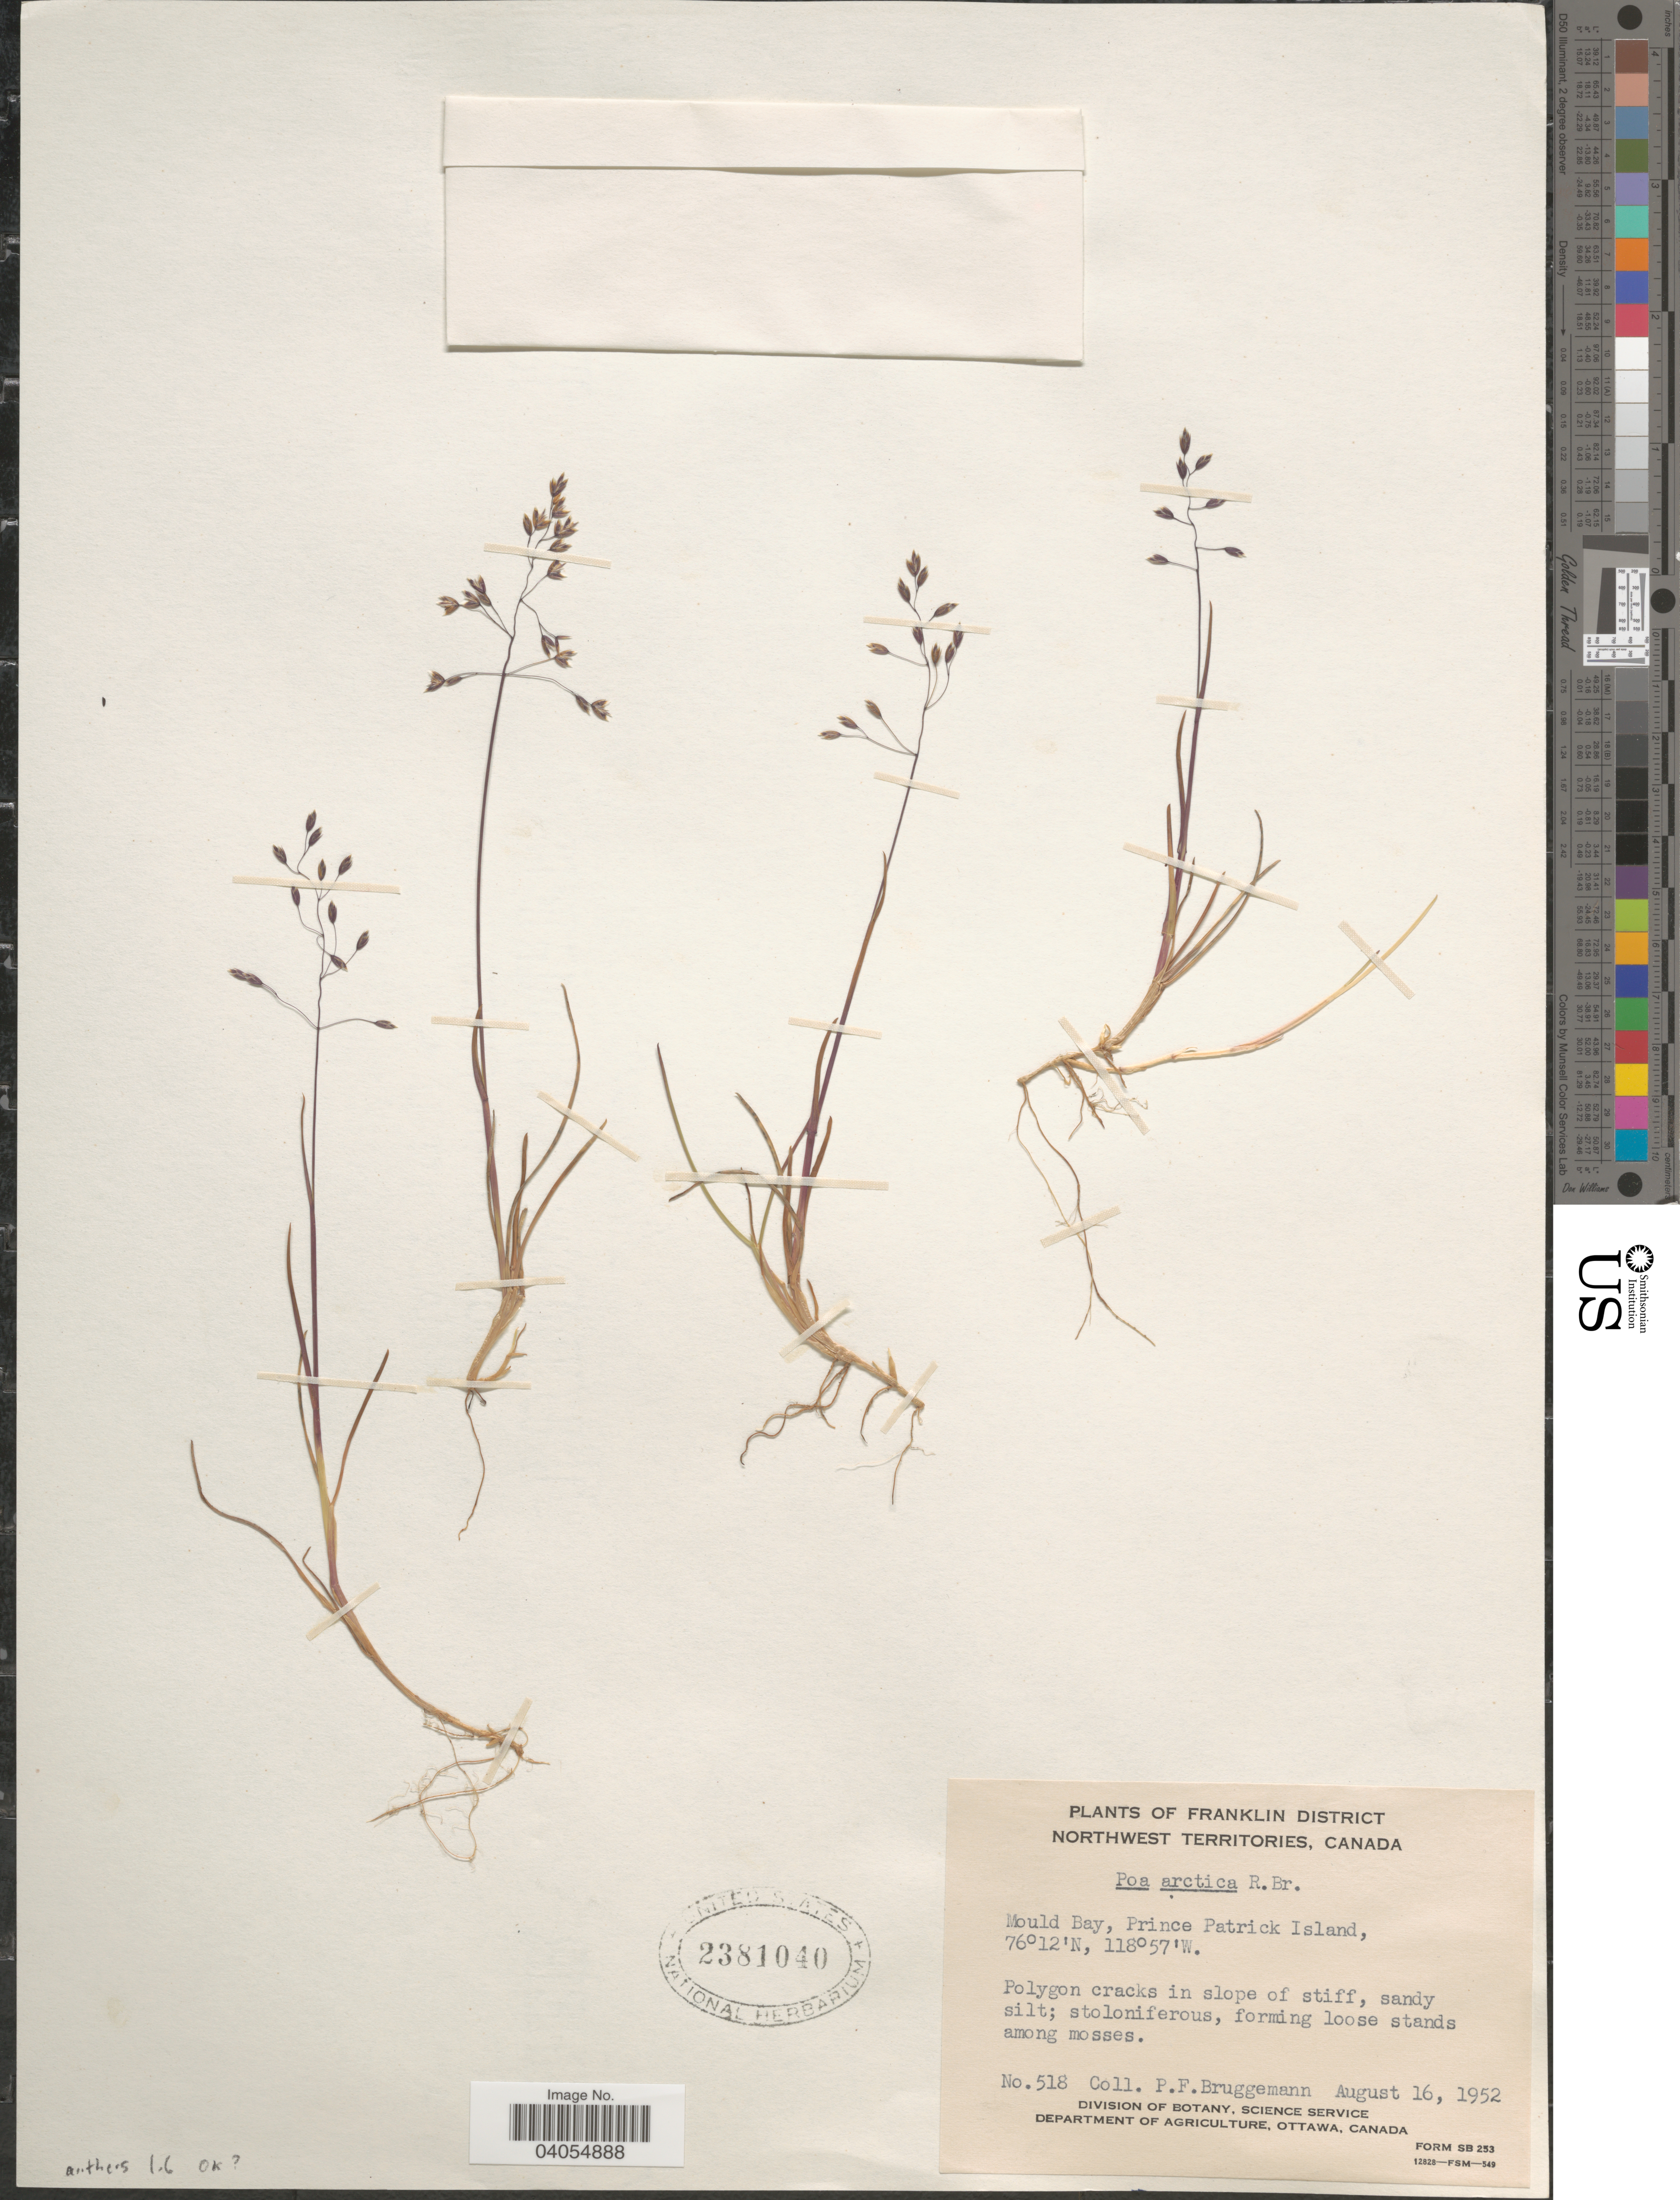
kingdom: Plantae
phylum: Tracheophyta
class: Liliopsida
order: Poales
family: Poaceae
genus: Poa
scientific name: Poa arctica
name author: R. Br.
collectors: P. Bruggemann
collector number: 518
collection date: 1952-08-16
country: Canada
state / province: Northwest Territories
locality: Franklin District. Mould Bay, Prince Patrick Island.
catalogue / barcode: US 2381040